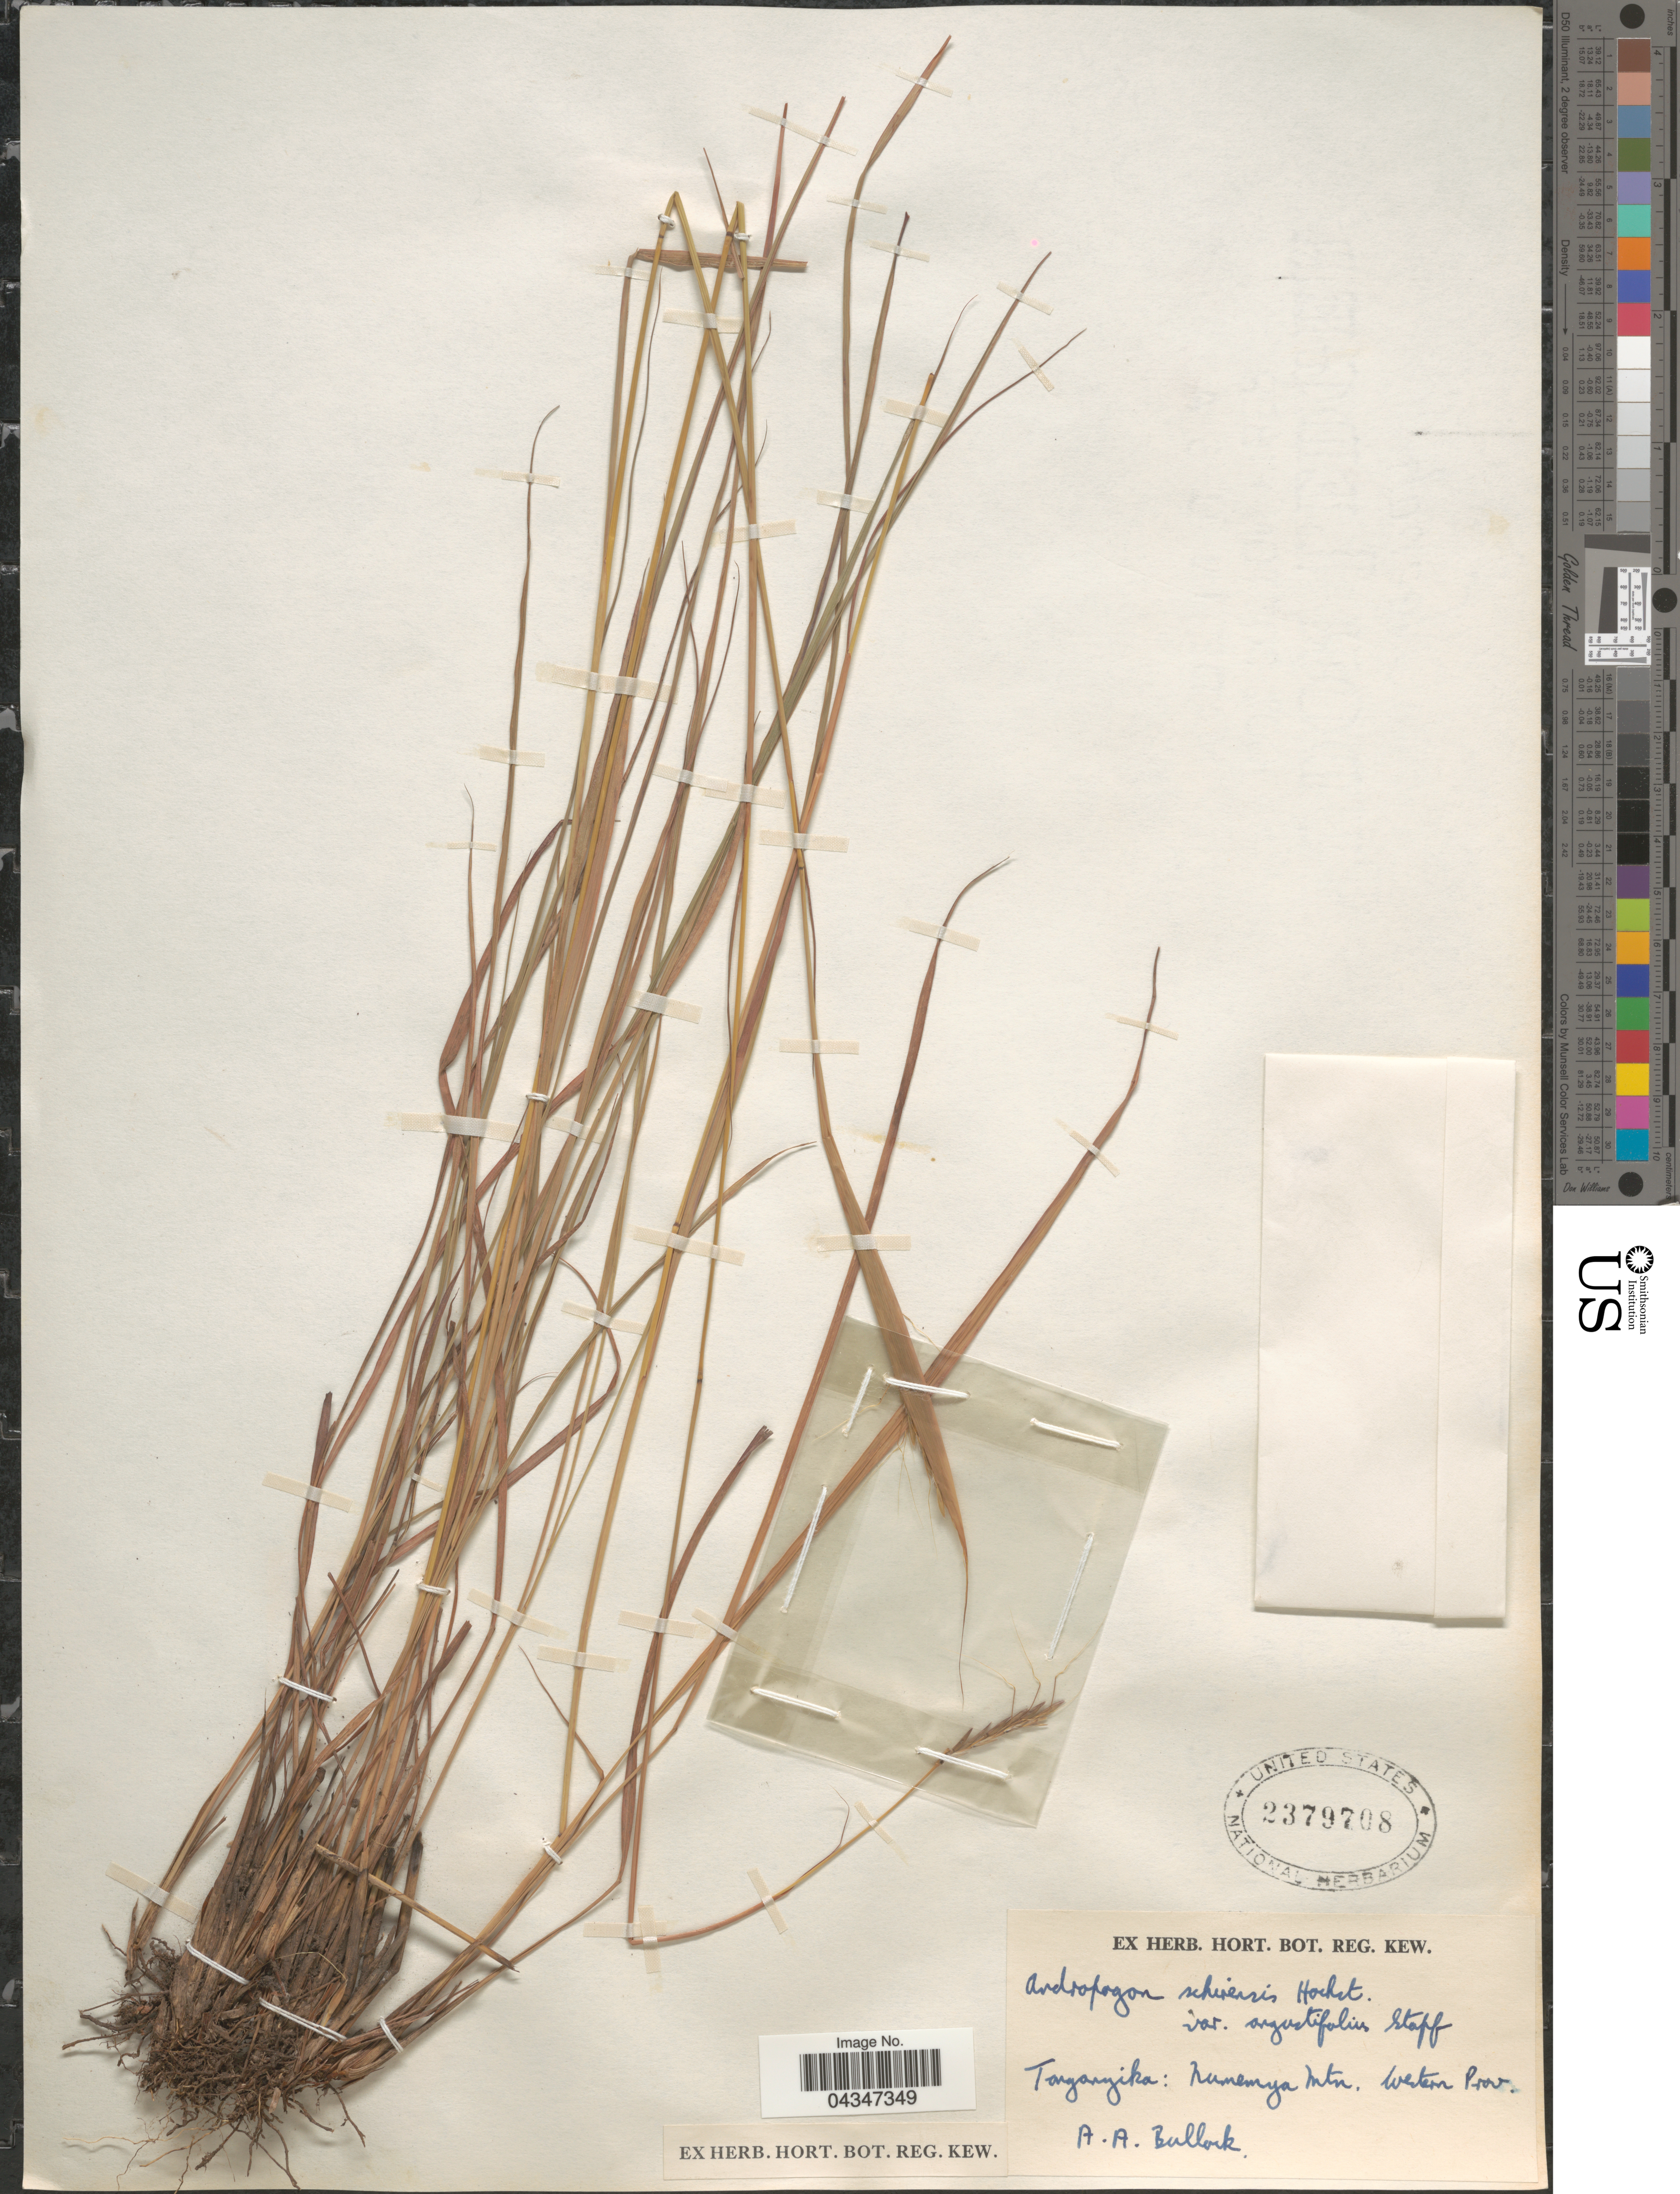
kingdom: Plantae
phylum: Tracheophyta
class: Liliopsida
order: Poales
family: Poaceae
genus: Andropogon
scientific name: Andropogon schirensis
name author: Hochst. ex A. Rich.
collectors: A. Bullock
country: Tanzania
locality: Tanganyika: Numemya Mtn. Western Prov.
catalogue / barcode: US 2379708